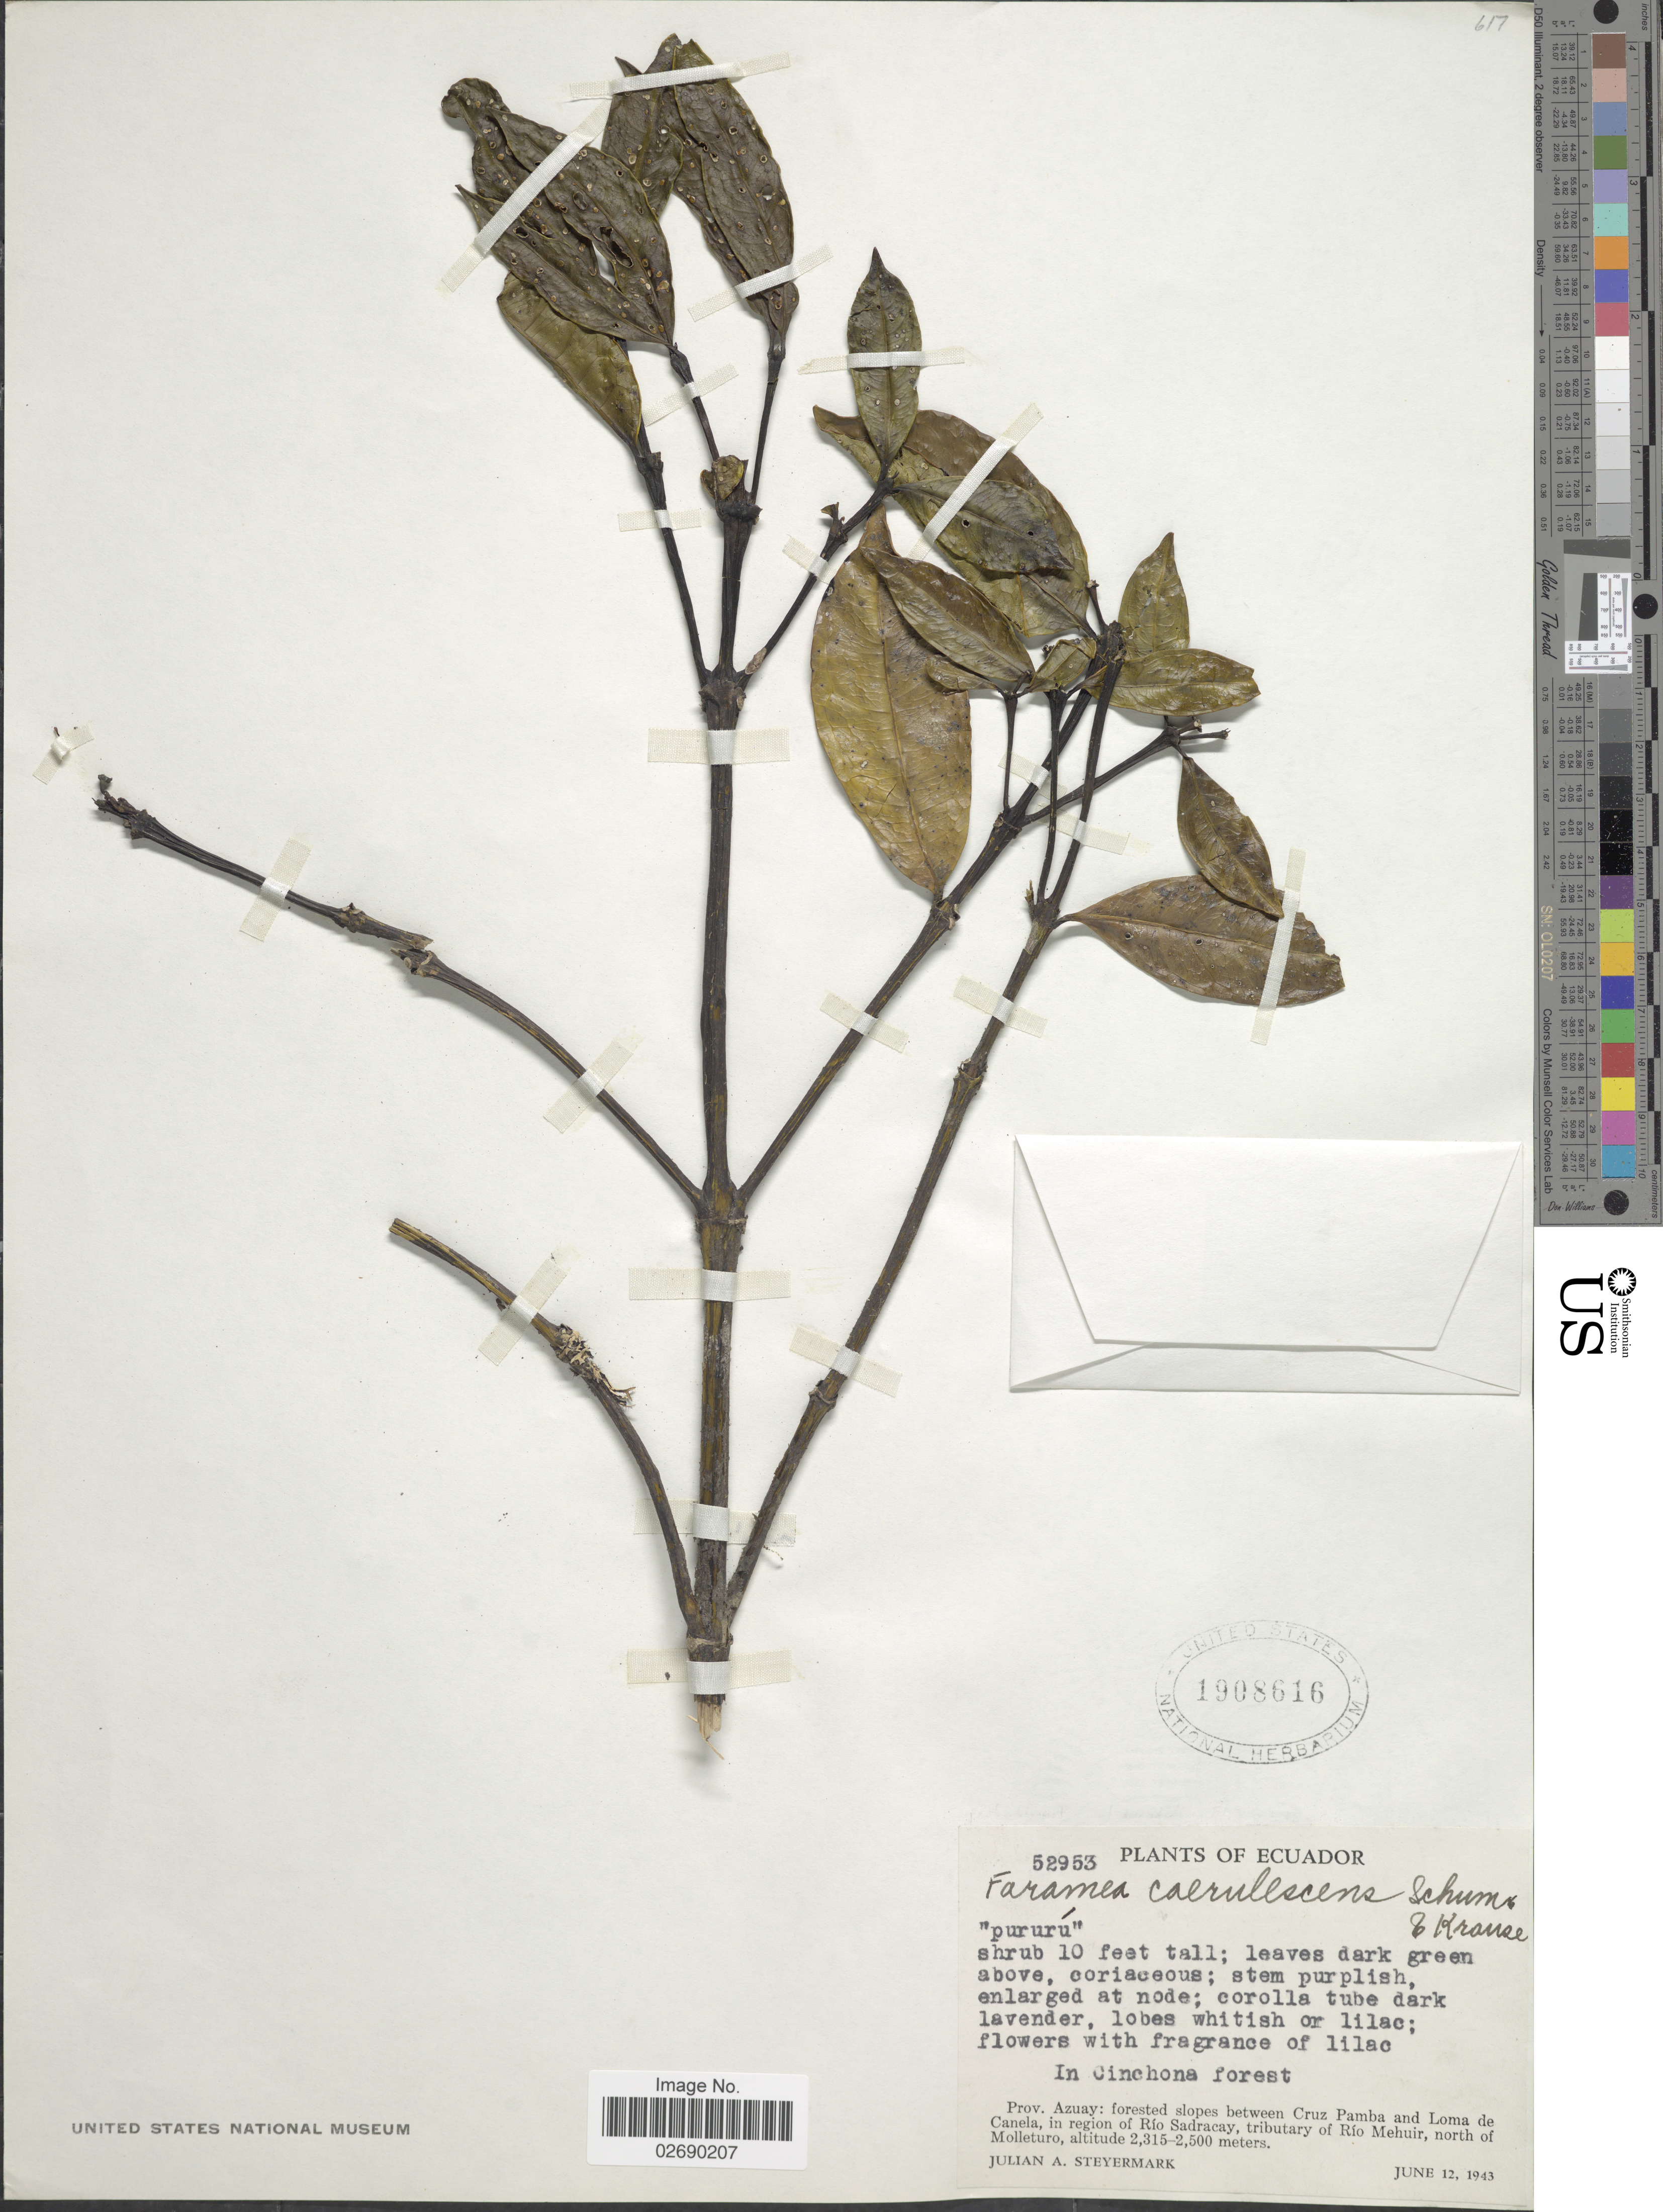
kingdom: Plantae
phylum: Tracheophyta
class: Magnoliopsida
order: Gentianales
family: Rubiaceae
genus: Faramea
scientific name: Faramea coerulescens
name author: K. Schum. & K. Krause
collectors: J. Steyermark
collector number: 52953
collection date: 1943-06-12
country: Ecuador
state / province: Azuay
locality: In Cinchona forest, forested slopes between Cruz Pamba and Loma de Canela, in region of Río Sadracay, tributary of Río Mehuir, north of Molleturo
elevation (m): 2315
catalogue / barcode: US 1908616